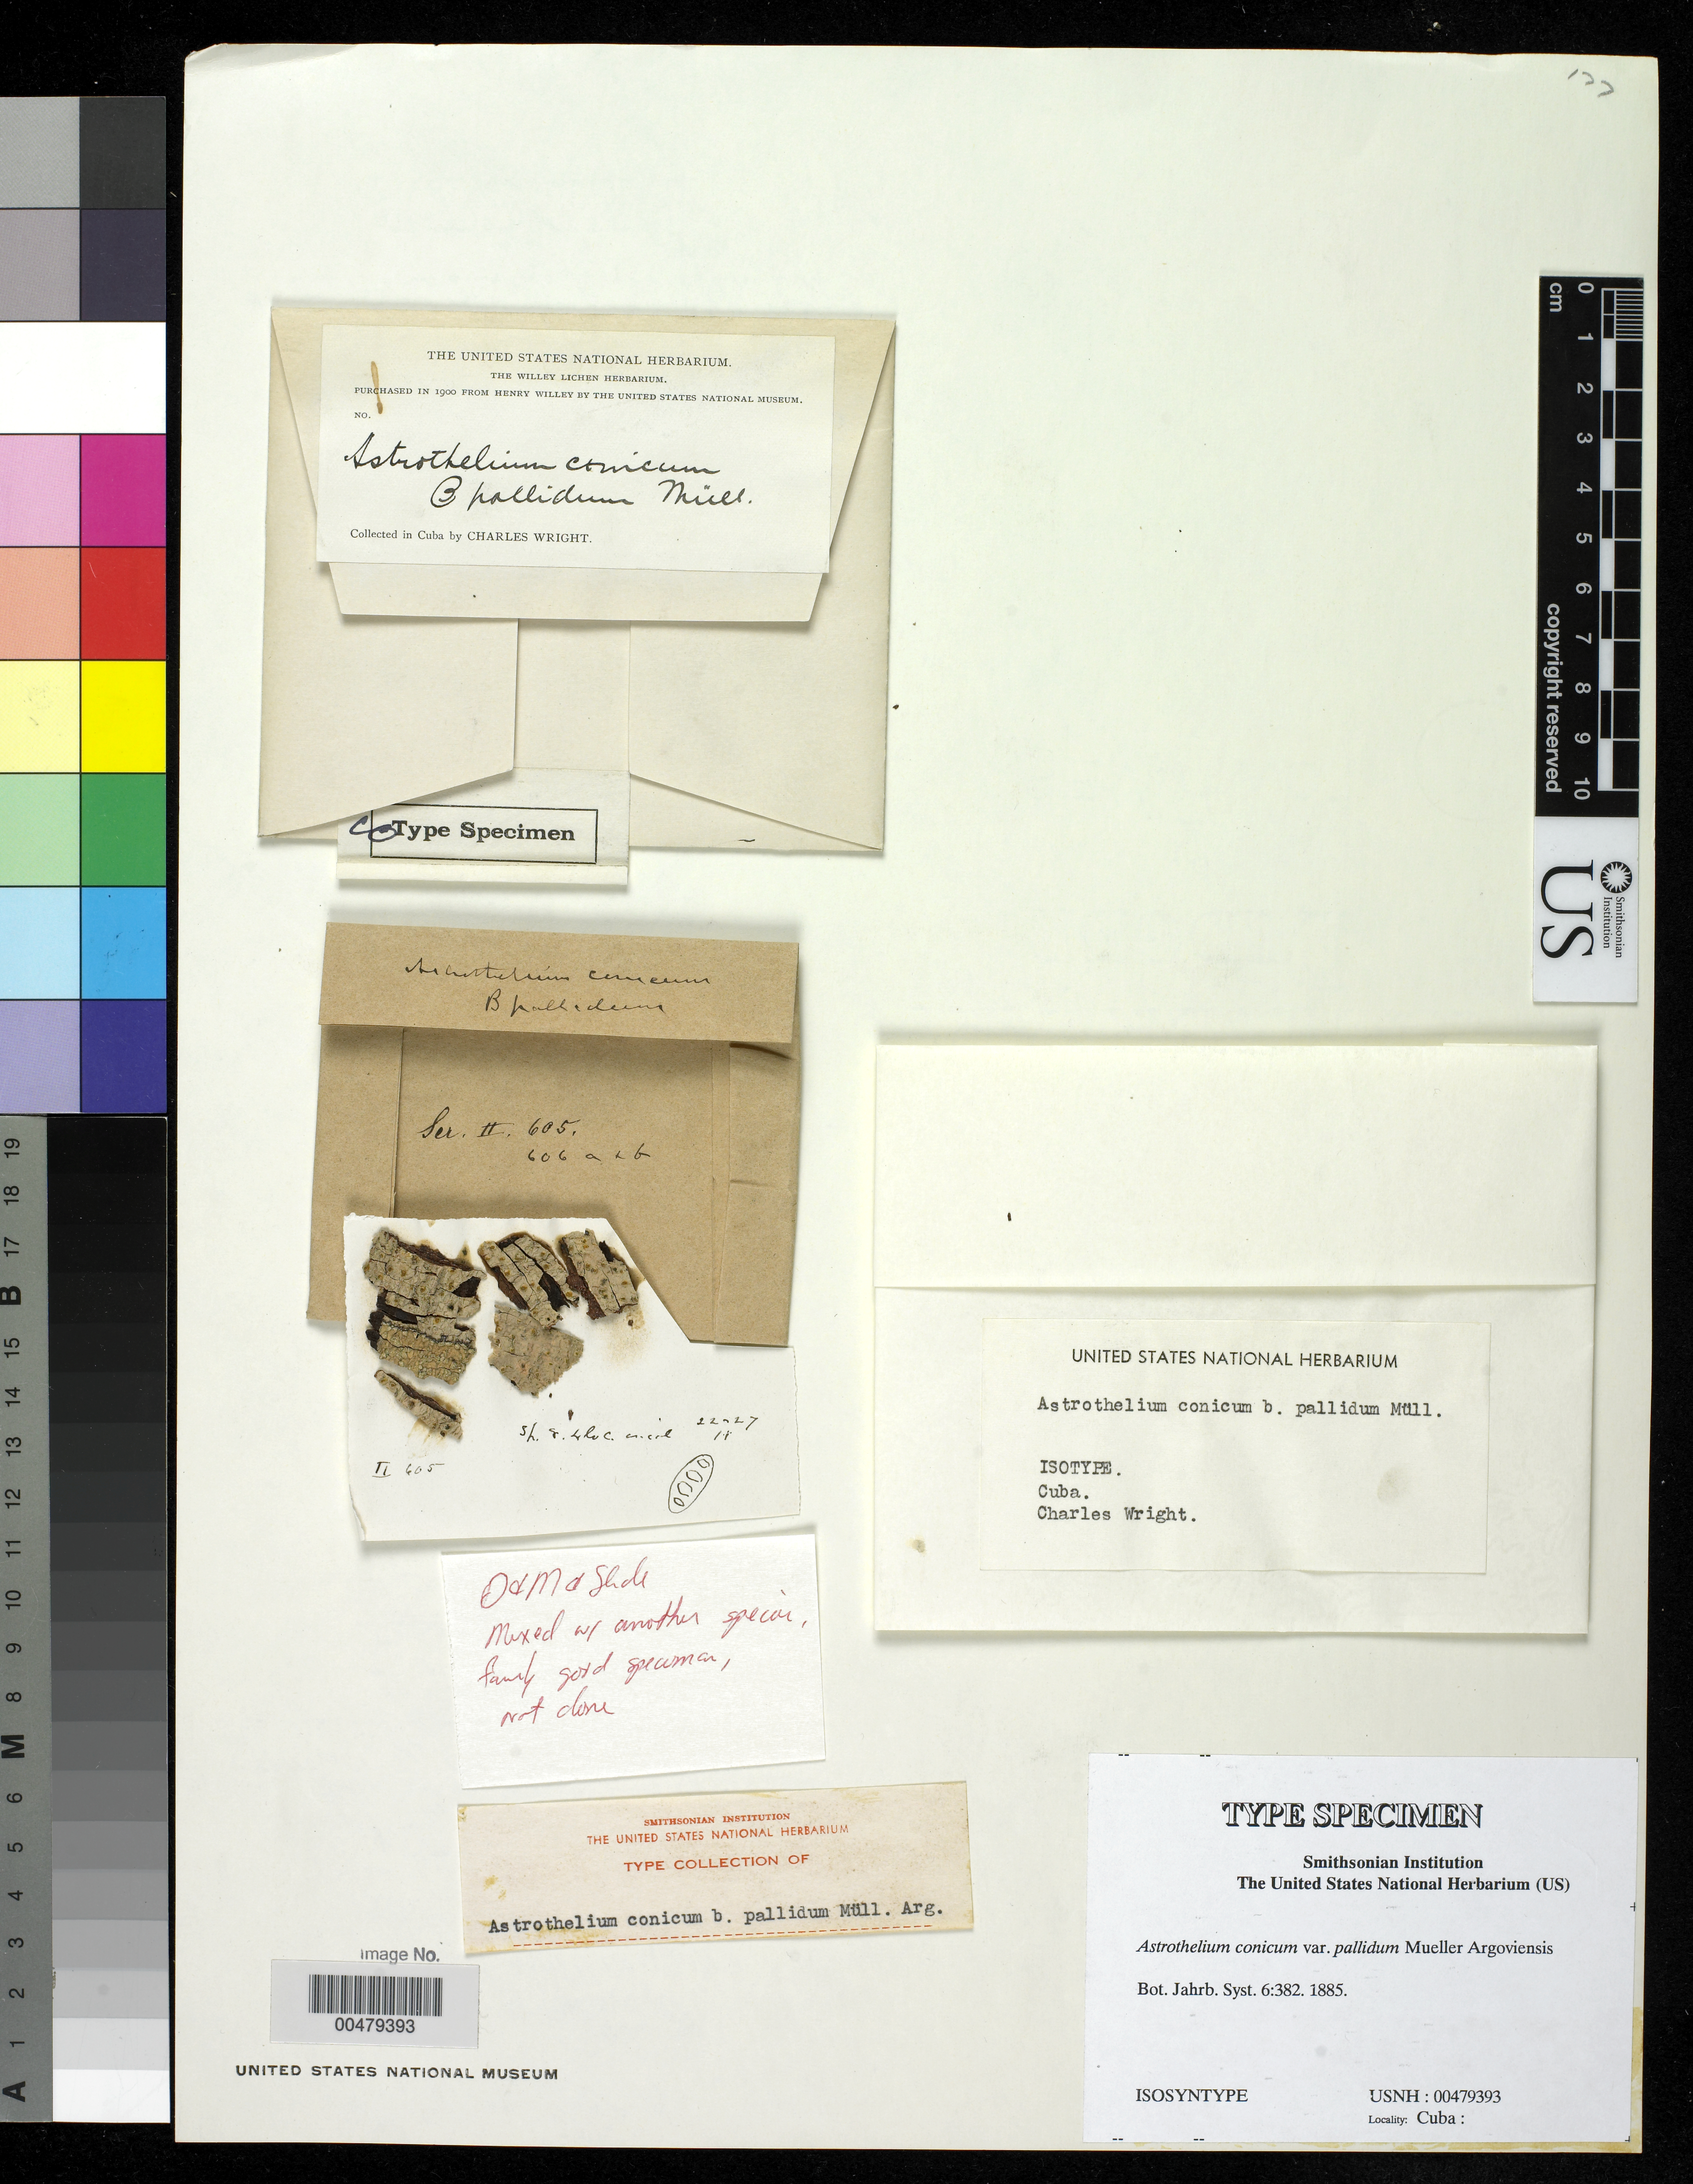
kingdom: Fungi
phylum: Ascomycota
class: Dothideomycetes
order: Trypetheliales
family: Trypetheliaceae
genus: Astrothelium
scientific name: Astrothelium conicum var. pallidum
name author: Müll. Arg.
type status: Isosyntype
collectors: C. Wright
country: Cuba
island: Greater Antilles